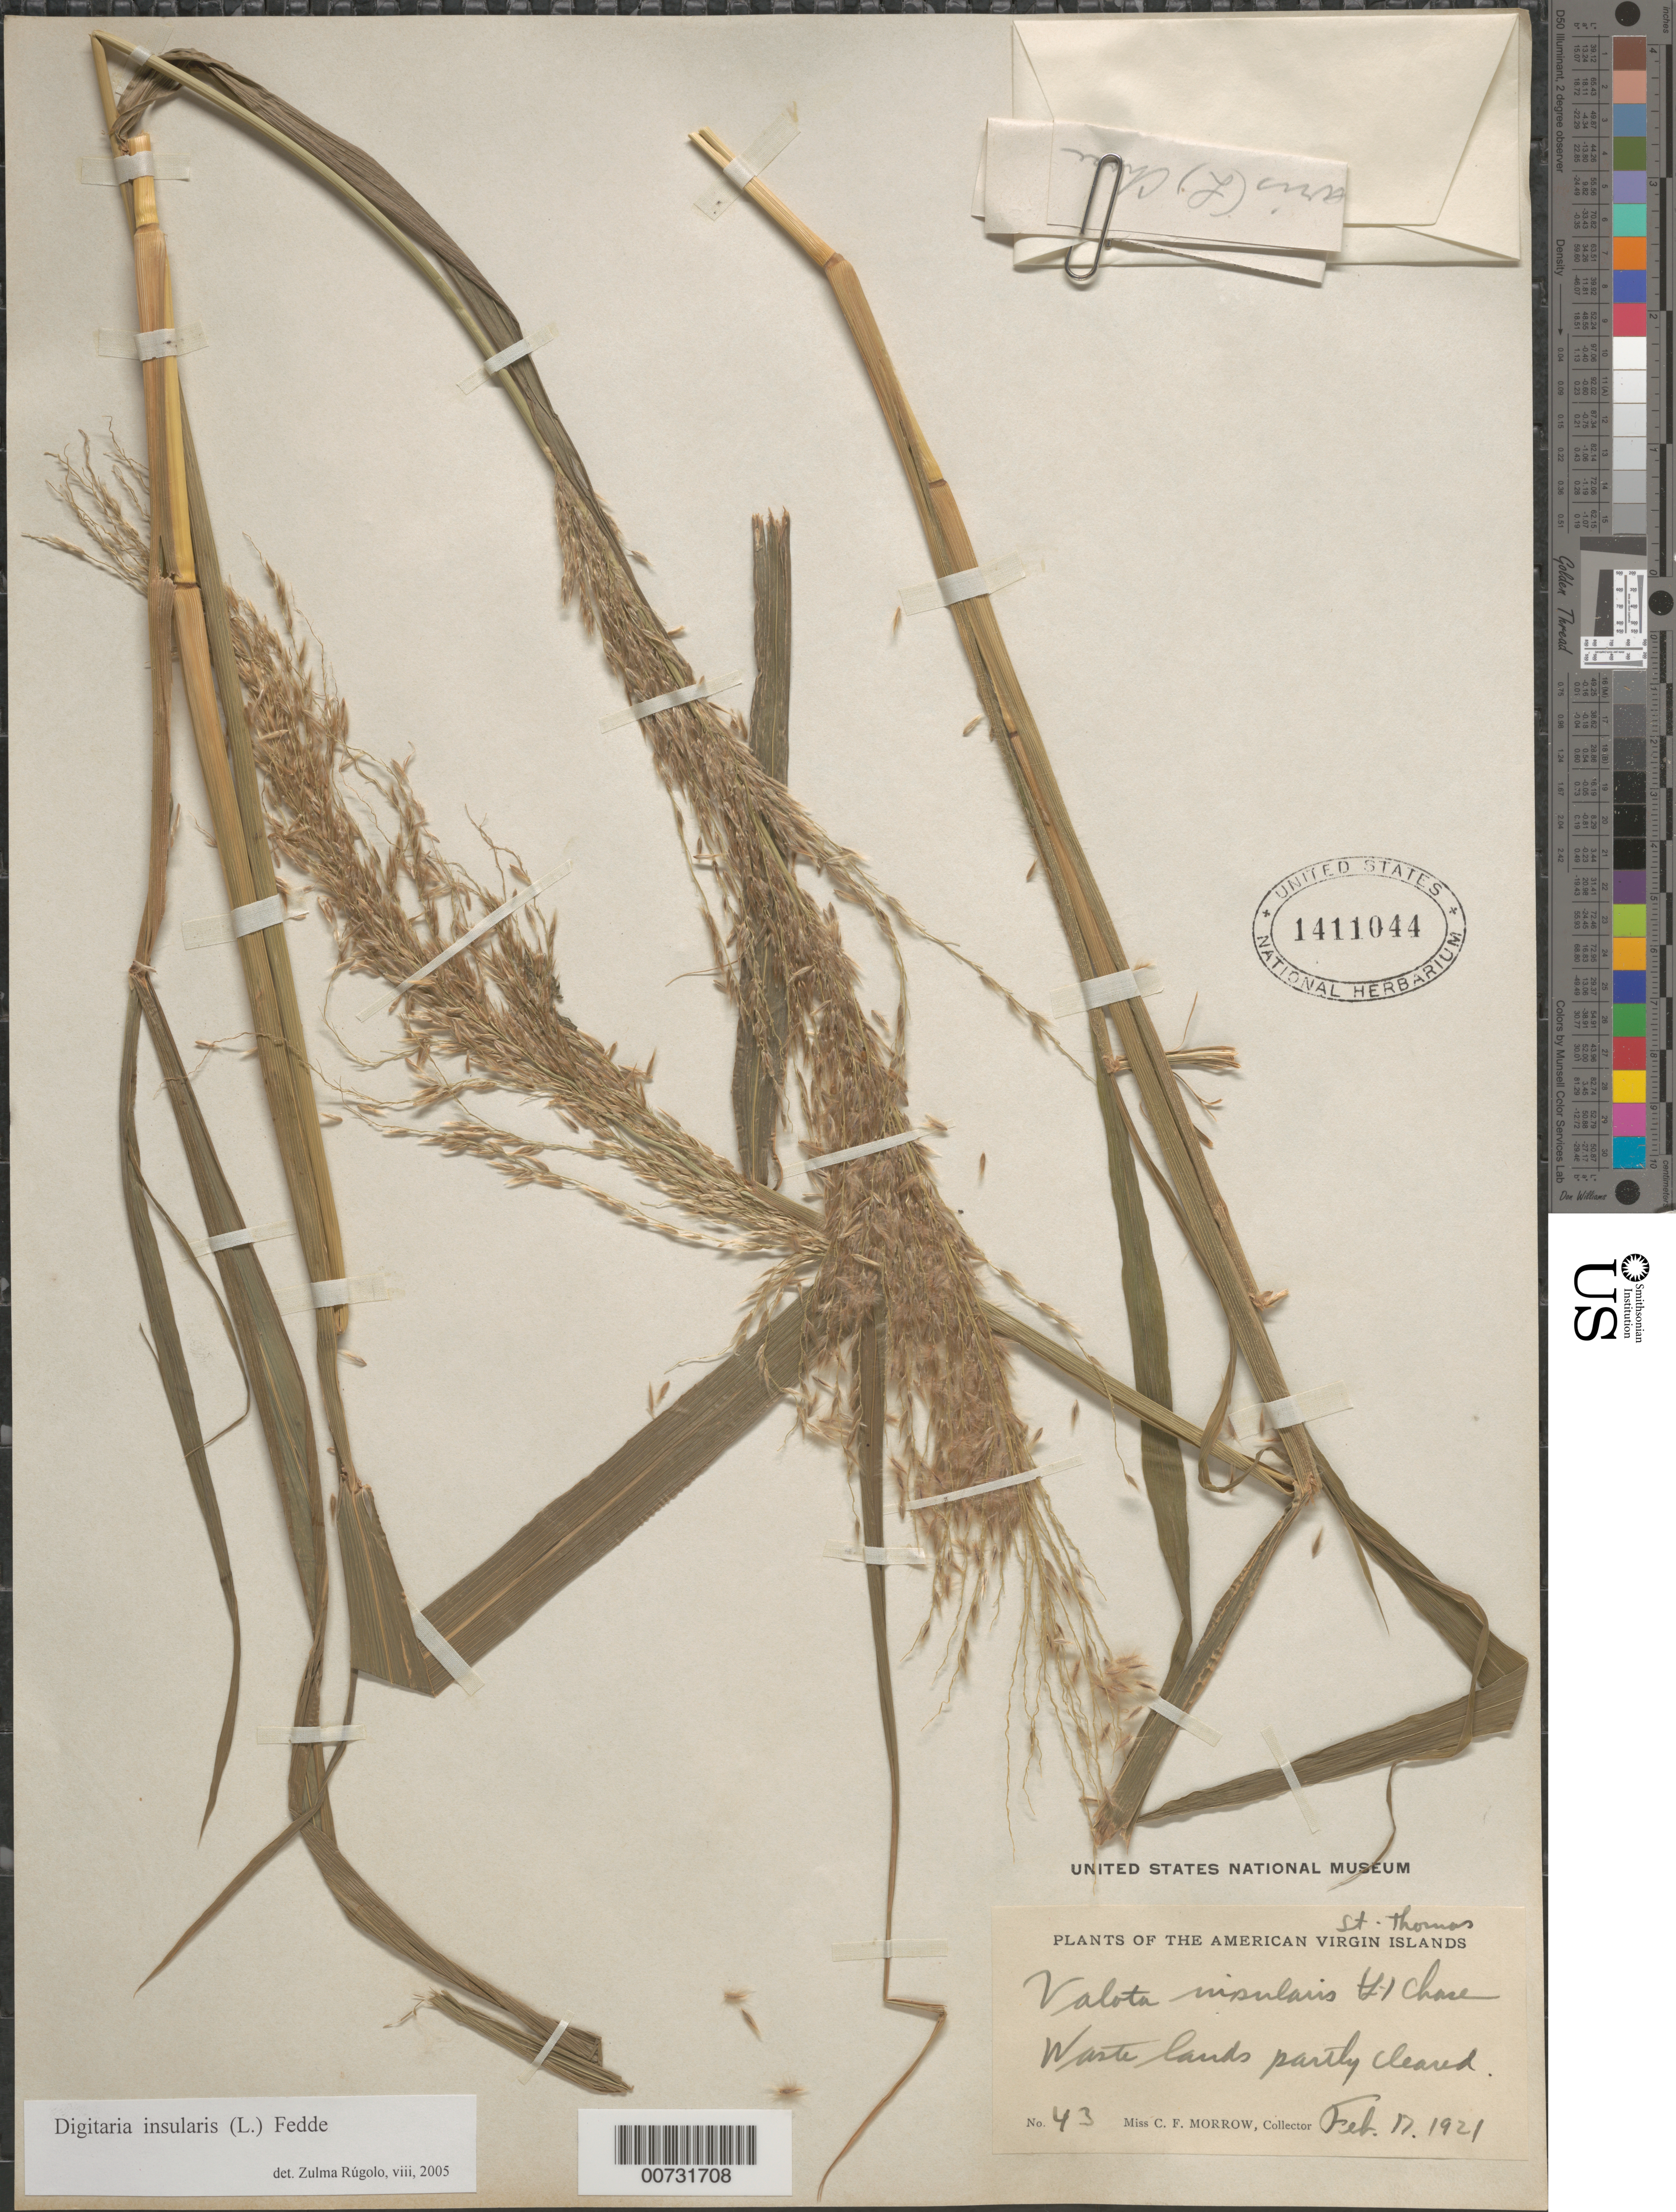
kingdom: Plantae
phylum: Tracheophyta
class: Liliopsida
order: Poales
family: Poaceae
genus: Digitaria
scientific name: Digitaria insularis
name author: (L.) Mez ex Ekman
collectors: C. Morrow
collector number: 43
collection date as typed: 17 Feb 1921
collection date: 1921-02-17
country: U.S. Virgin Islands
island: St. Thomas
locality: St. Thomas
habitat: Waste lands partly cleared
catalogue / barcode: US 1411044